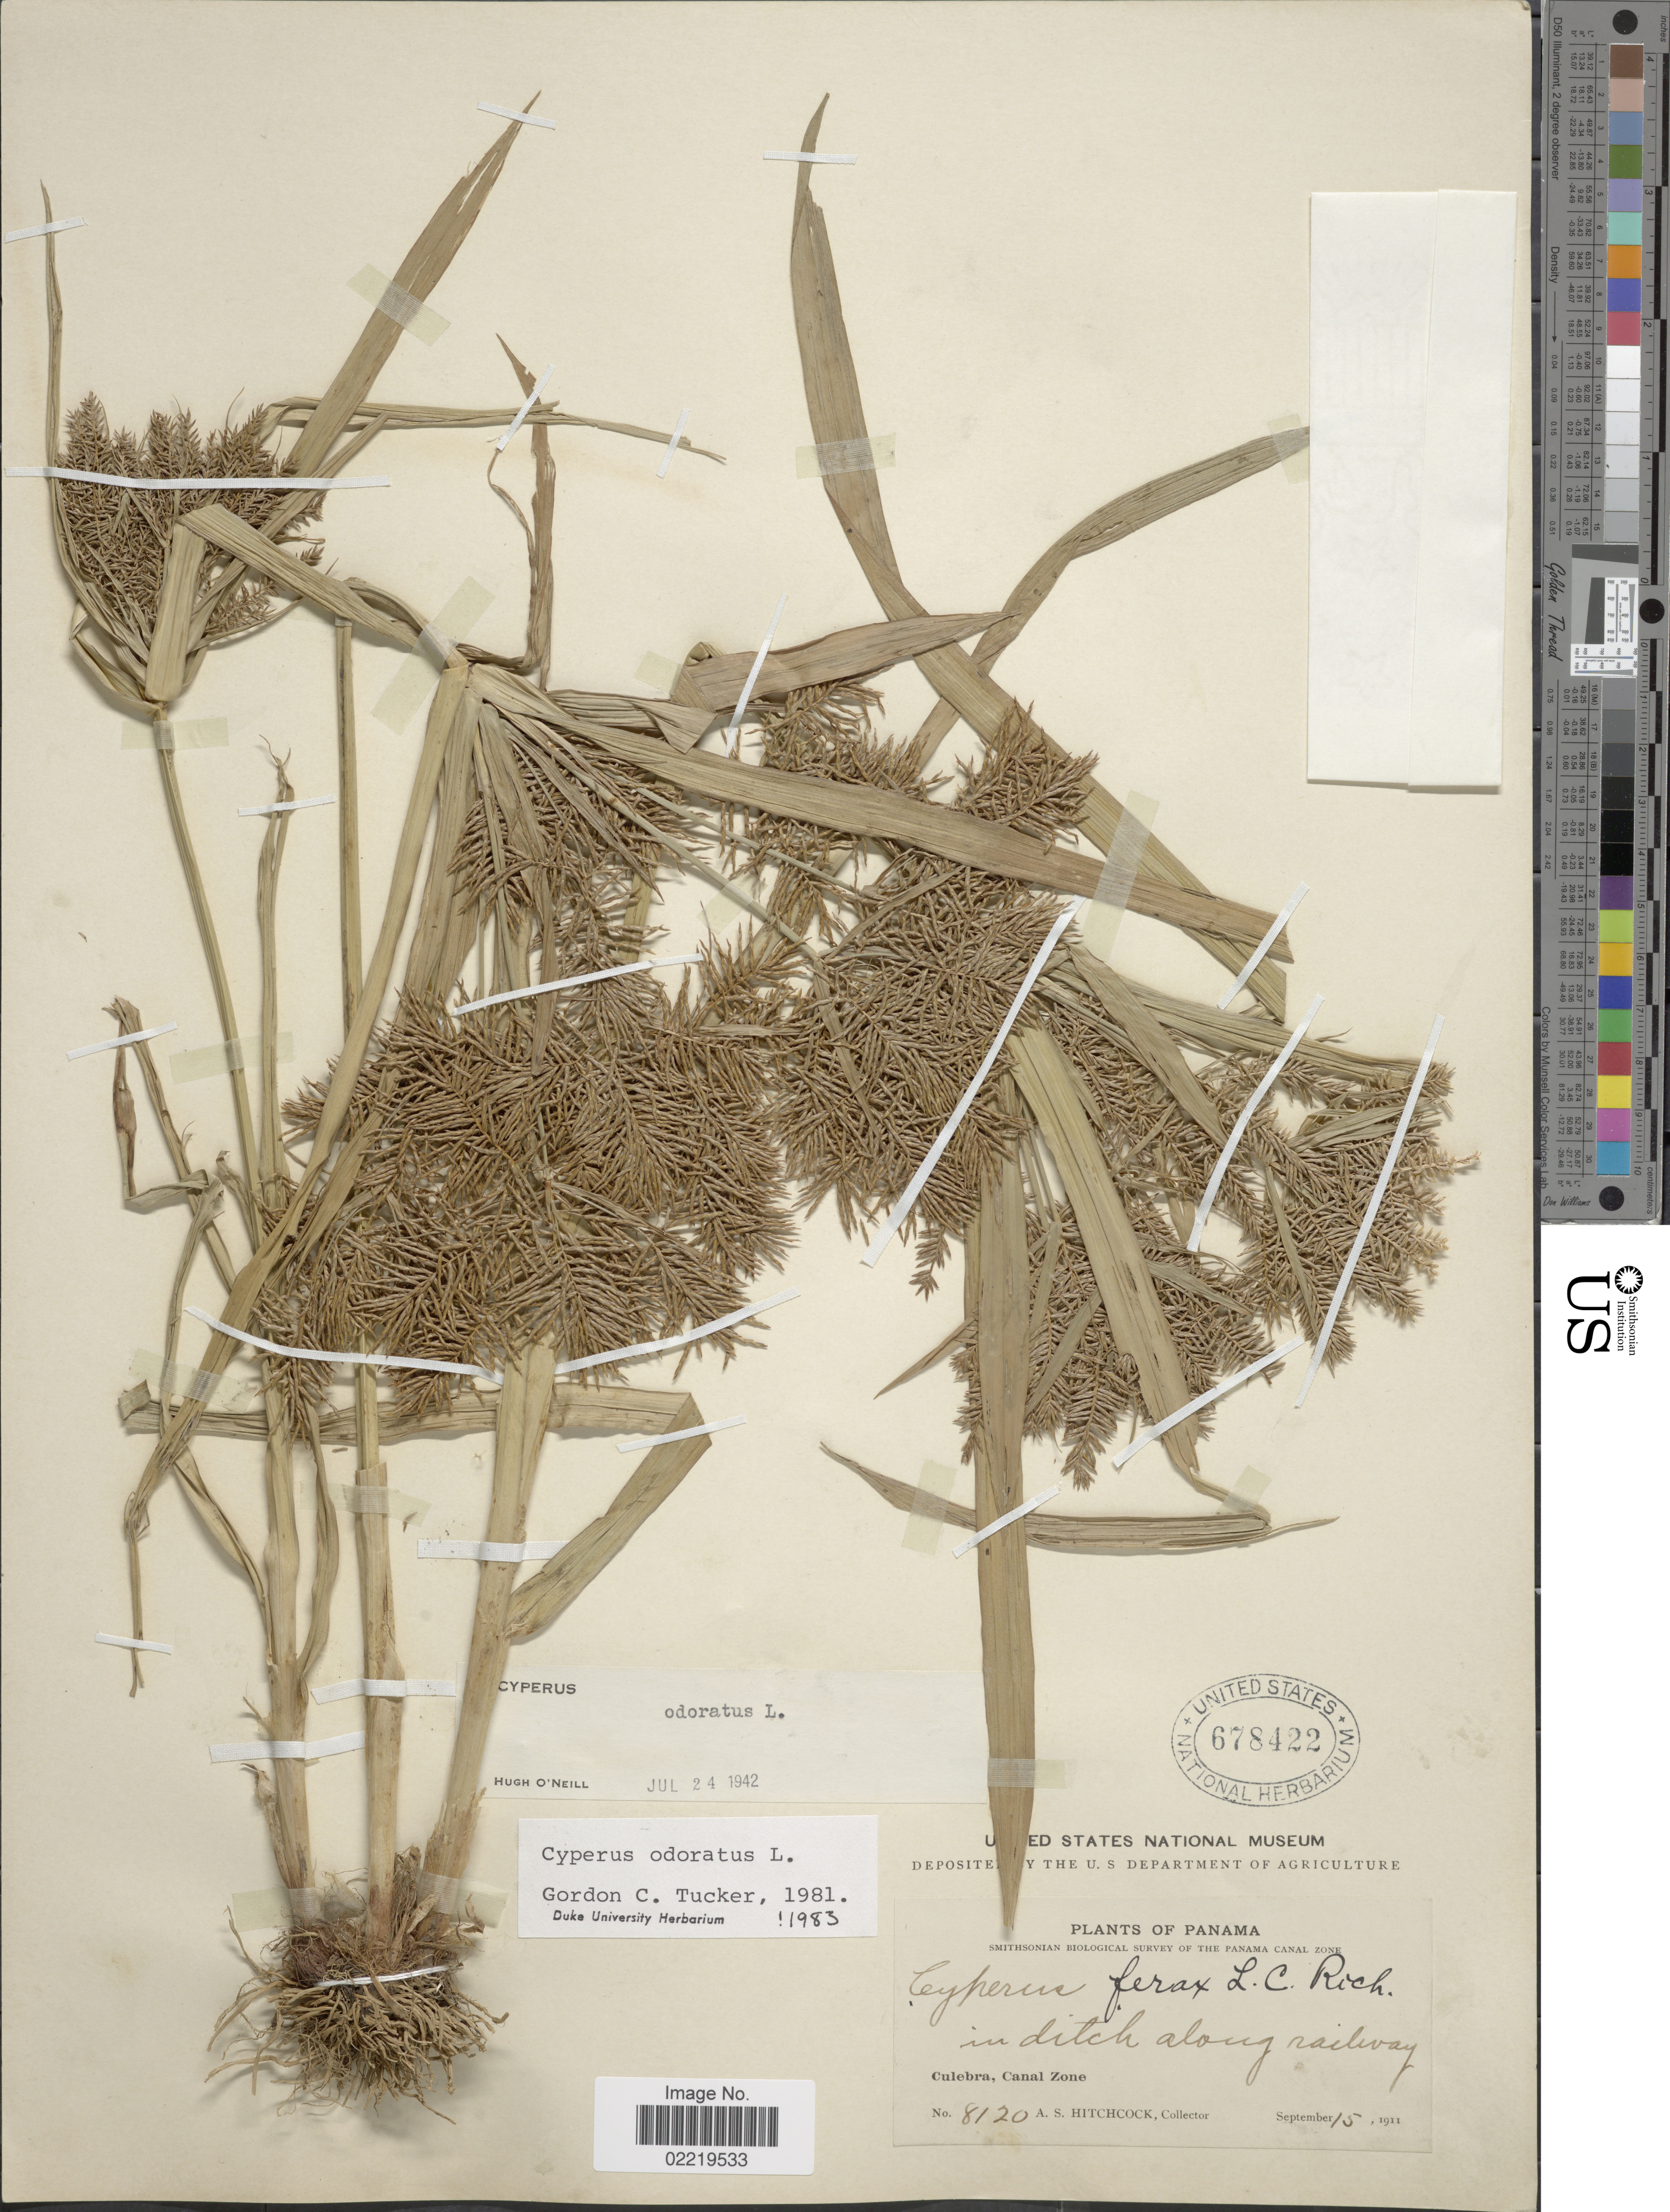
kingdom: Plantae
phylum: Tracheophyta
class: Liliopsida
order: Poales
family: Cyperaceae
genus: Cyperus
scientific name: Cyperus odoratus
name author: L.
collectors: A. S. Hitchcock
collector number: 820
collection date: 1911-09-15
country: Panama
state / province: Colón / Panamá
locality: Culebra, Canal Zone, in ditch along railway.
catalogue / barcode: US 678422